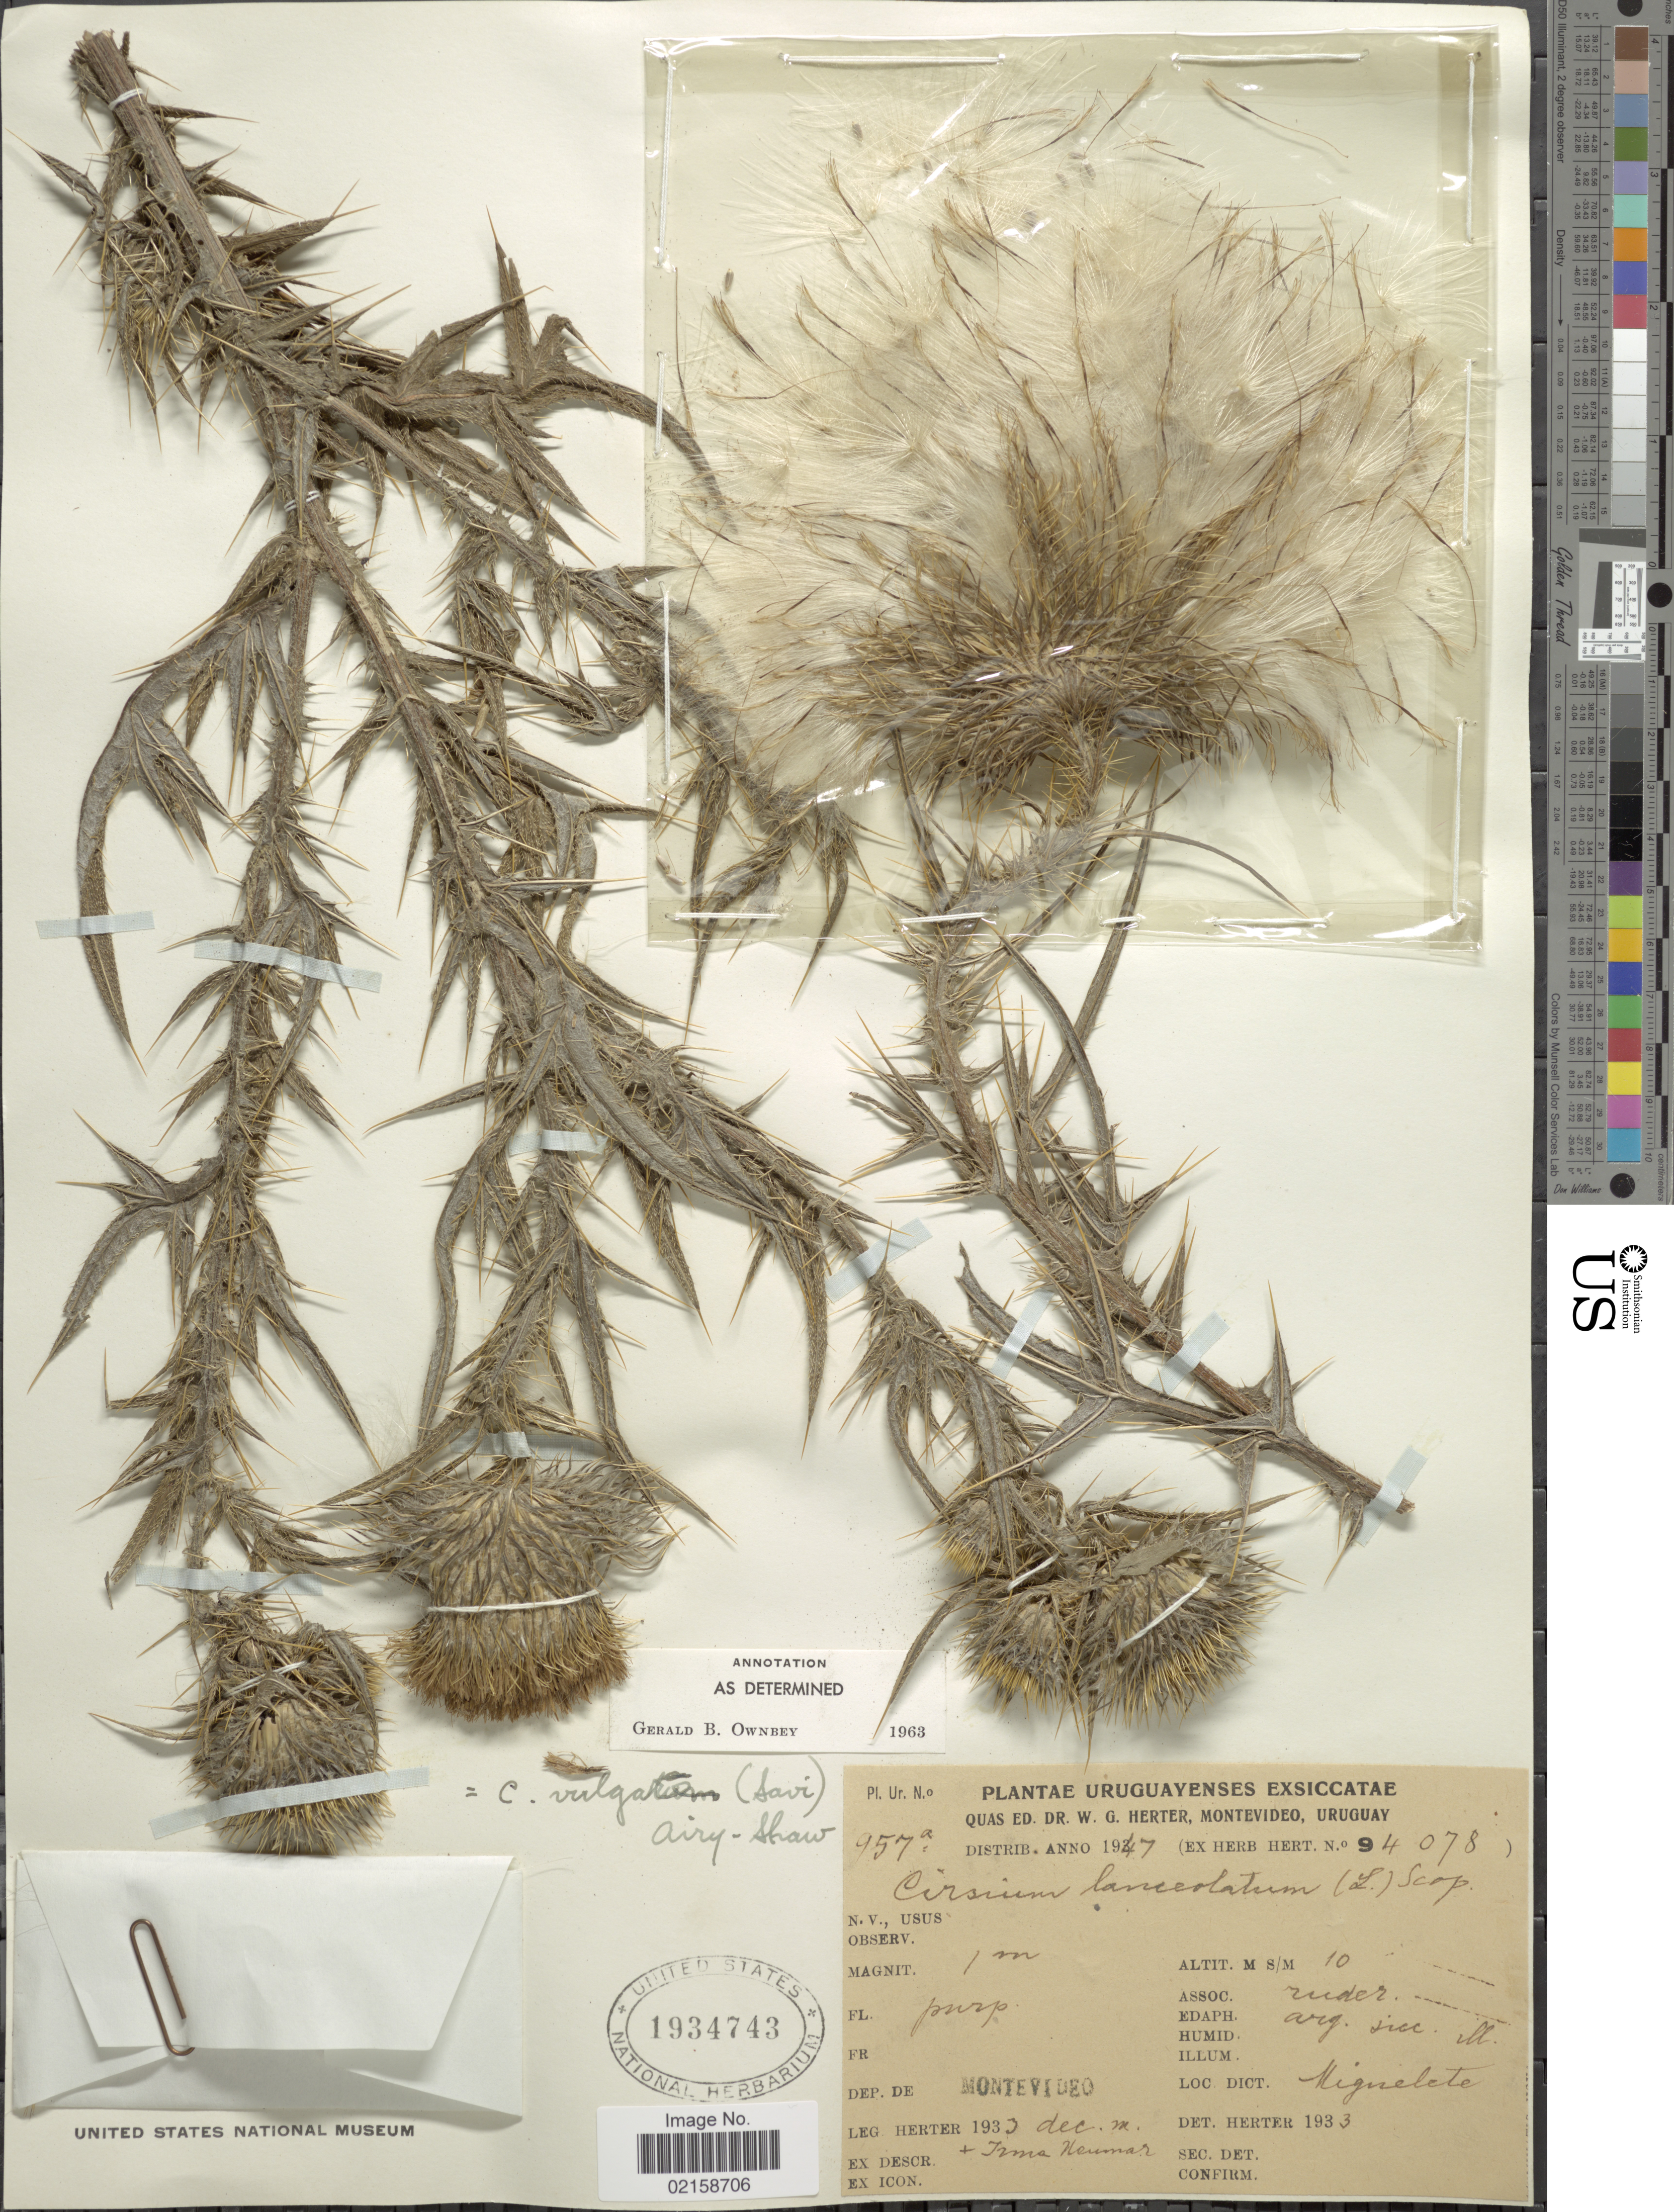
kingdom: Plantae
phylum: Tracheophyta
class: Magnoliopsida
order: Asterales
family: Asteraceae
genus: Cirsium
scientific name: Cirsium vulgare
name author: (Savi) Ten.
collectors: W. G. Herter & I. Heumar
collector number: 957a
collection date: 1993-12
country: Uruguay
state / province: Montevideo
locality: Miguelete.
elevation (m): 10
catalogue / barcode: US 1934743